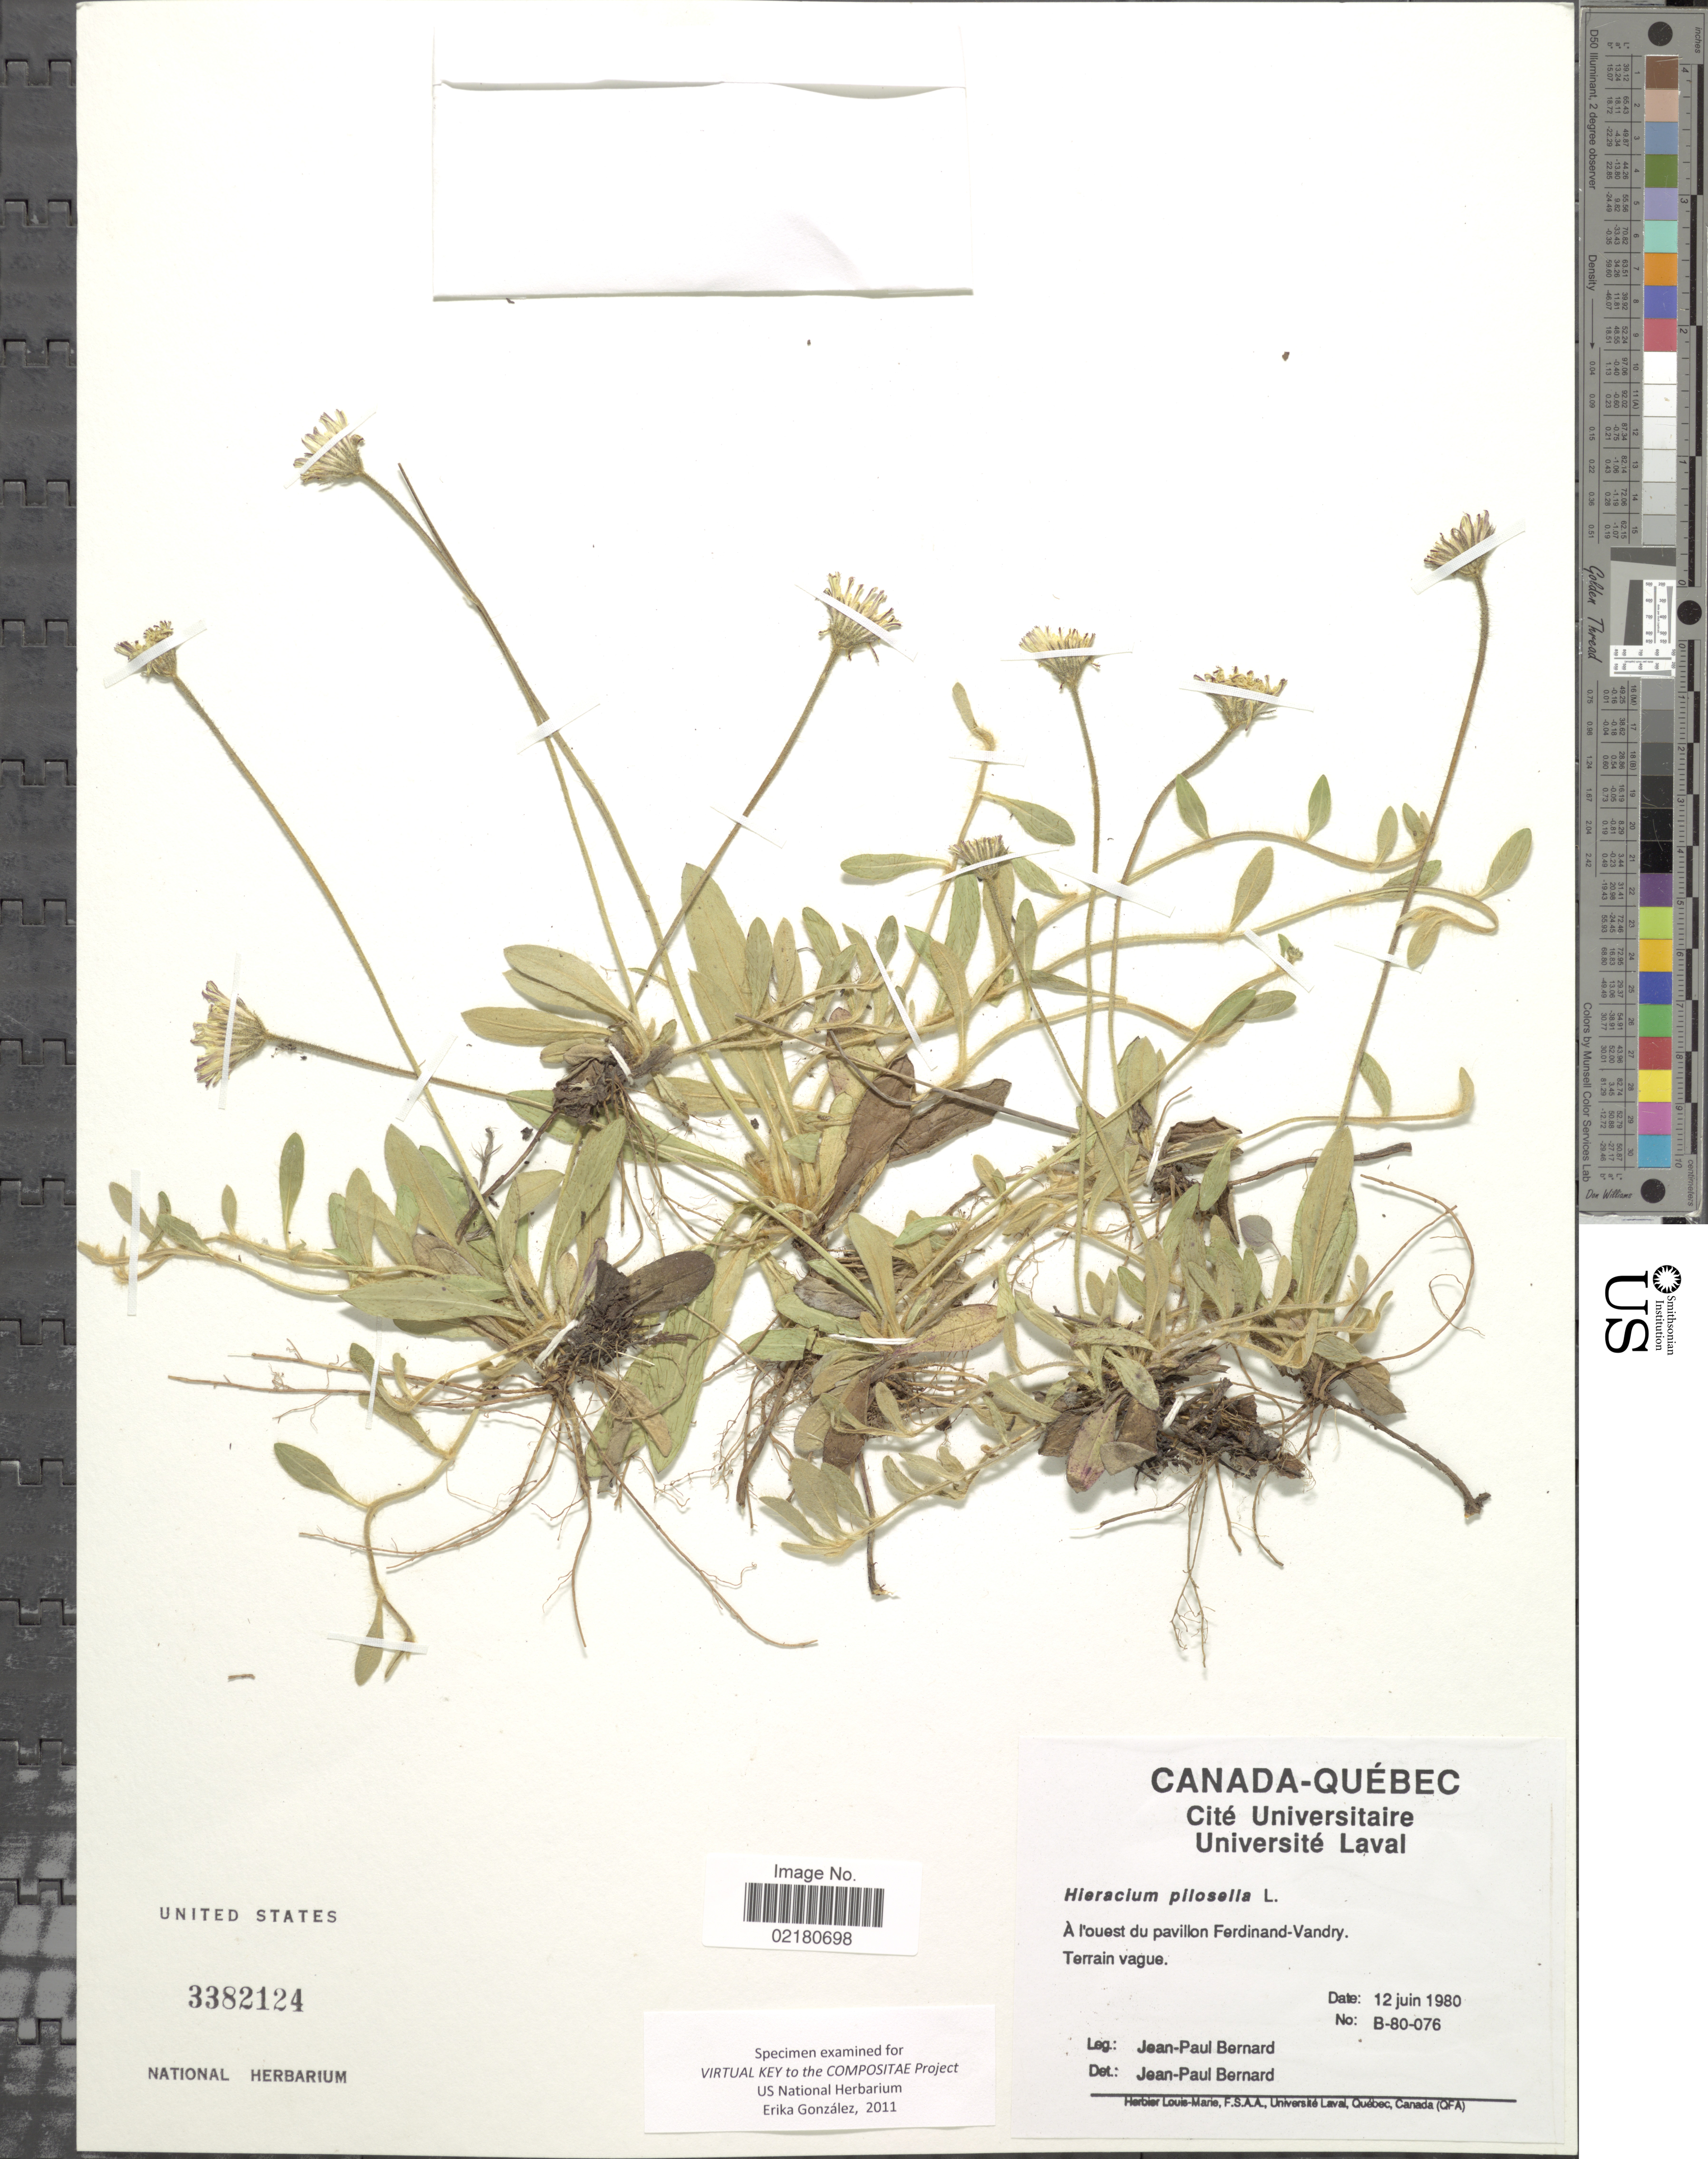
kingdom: Plantae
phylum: Tracheophyta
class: Magnoliopsida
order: Asterales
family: Asteraceae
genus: Pilosella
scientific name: Pilosella officinarum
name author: Vaill.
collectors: J.-P. Bernard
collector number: B-80-076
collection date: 1980-06-12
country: Canada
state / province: Quebec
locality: A lóuest du pavillon Ferdinand- Vandry Terrain Vague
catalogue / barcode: US 3382124